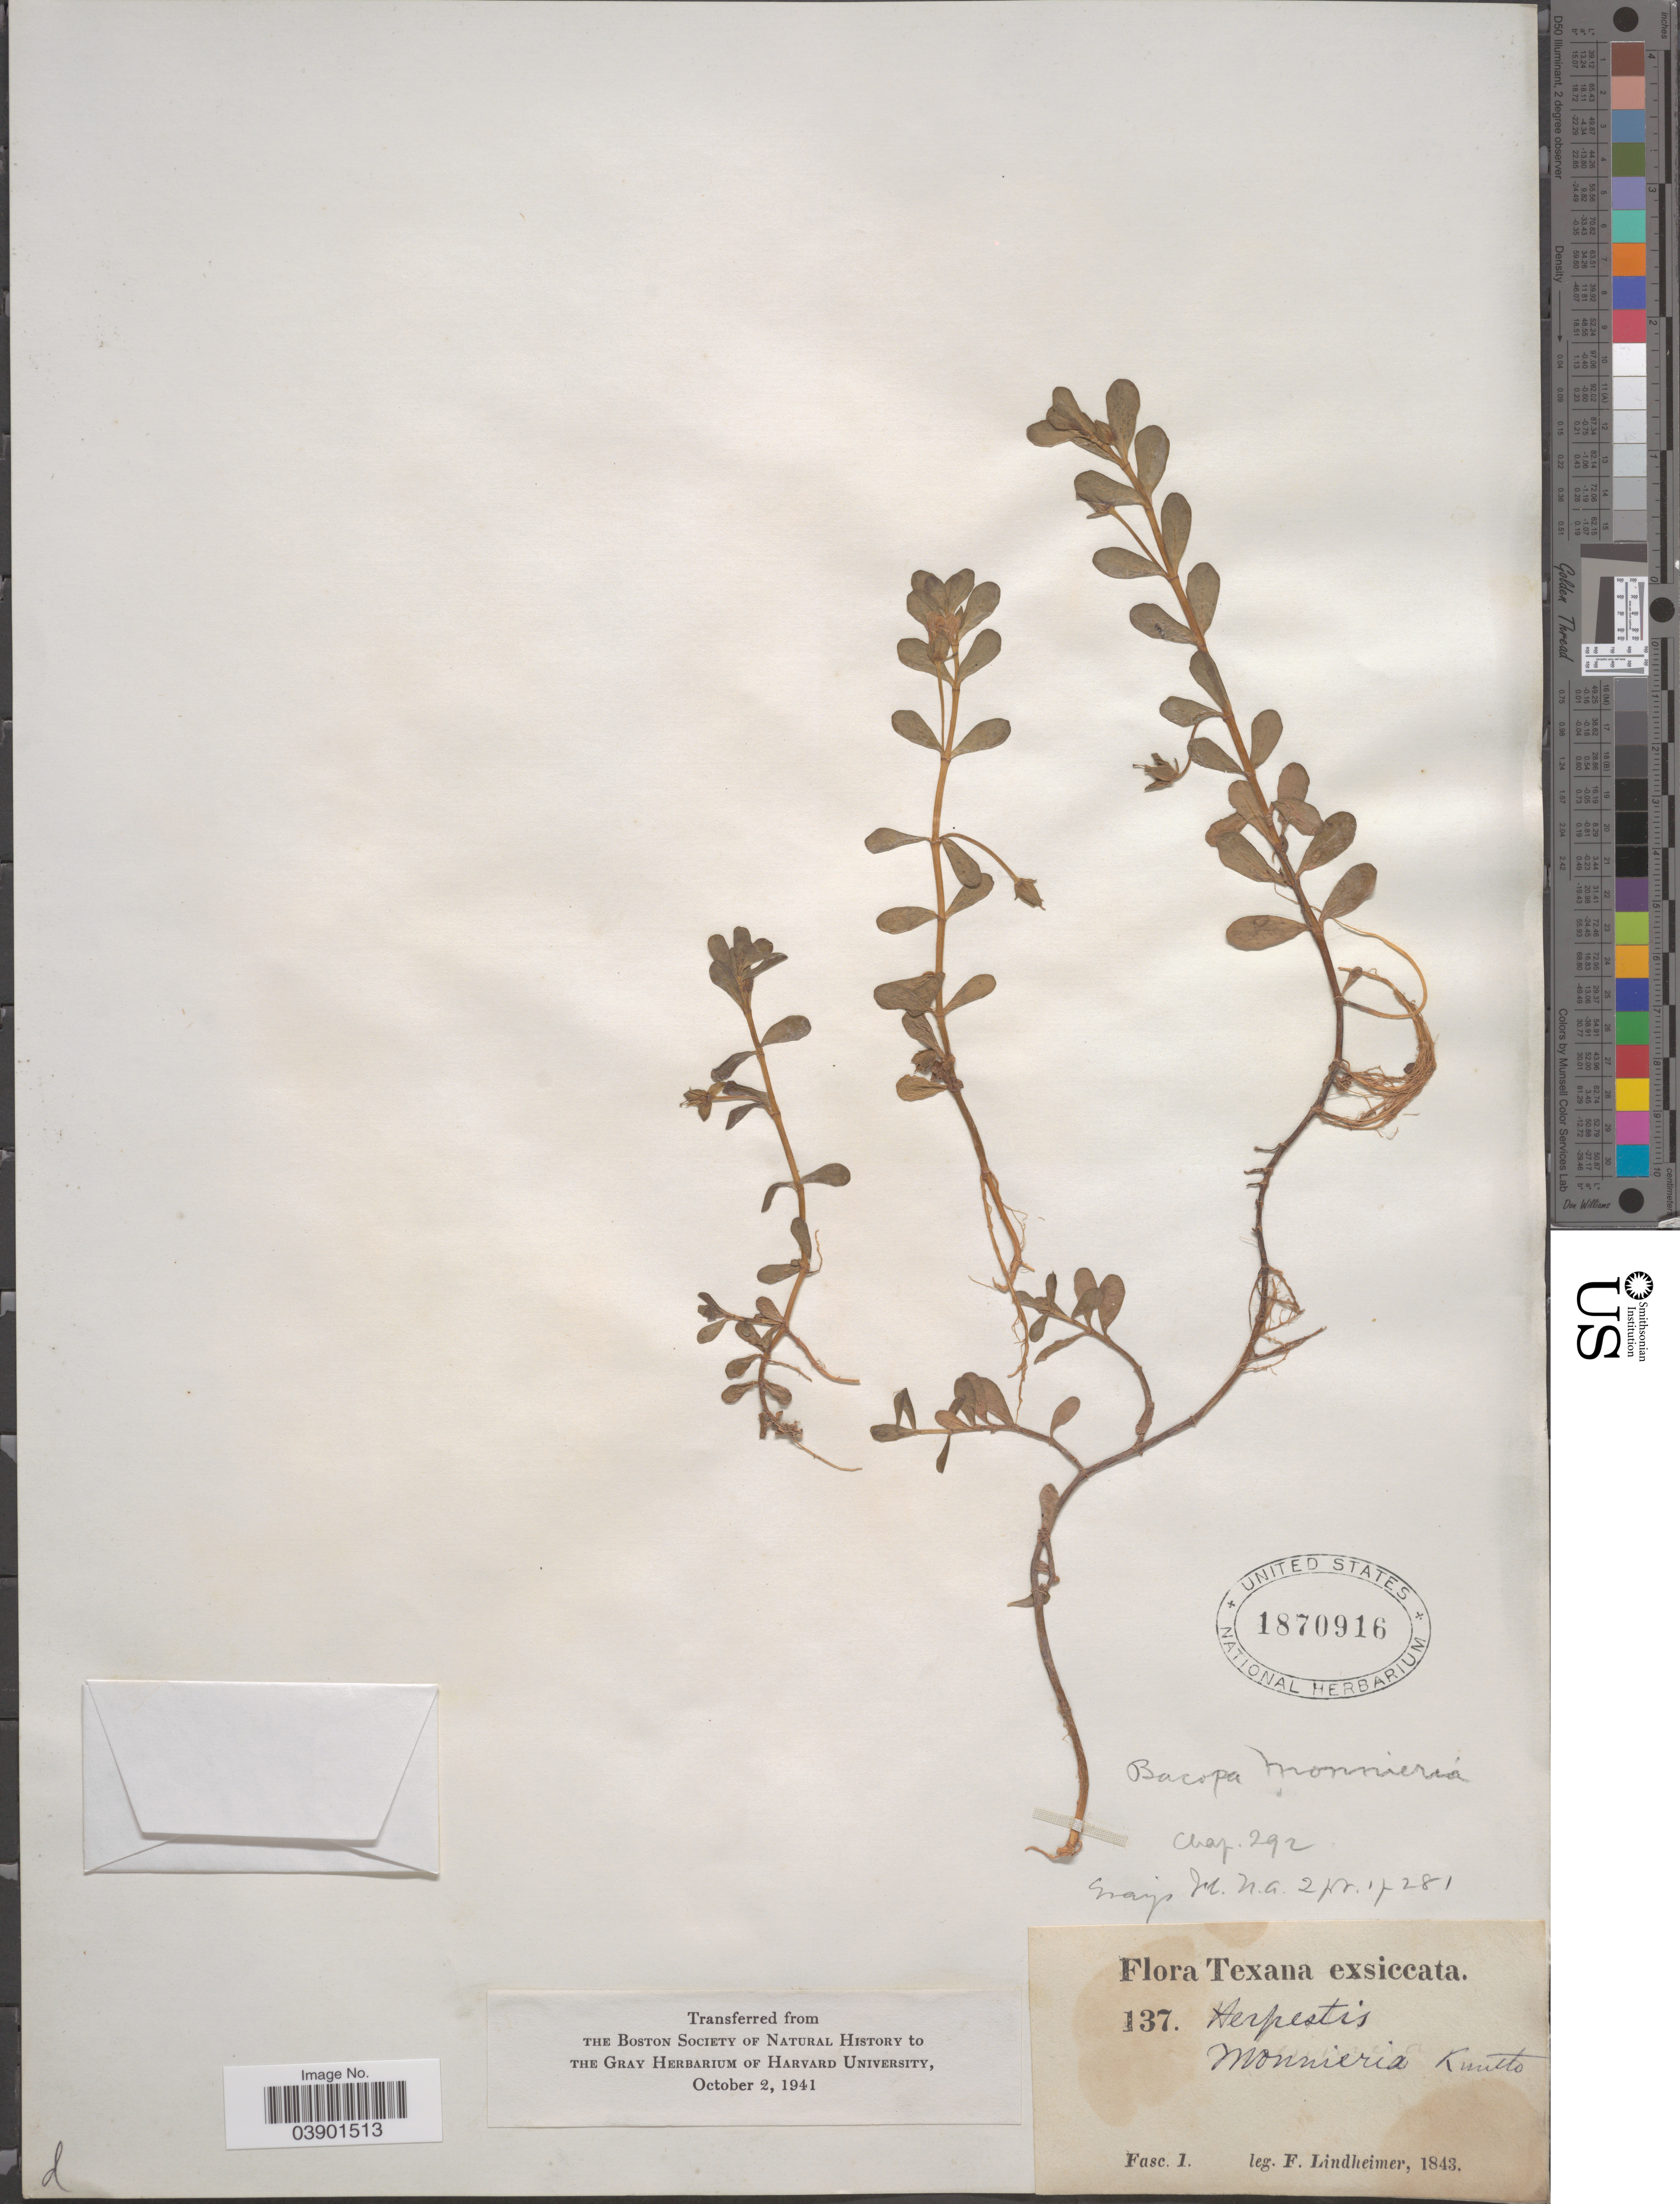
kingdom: Plantae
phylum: Tracheophyta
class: Magnoliopsida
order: Lamiales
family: Plantaginaceae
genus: Bacopa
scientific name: Bacopa monnieri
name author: (L.) Pennell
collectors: F. Lindheimer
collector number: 137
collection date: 1843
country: United States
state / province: Texas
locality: Fasc. 1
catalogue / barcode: US 1870916